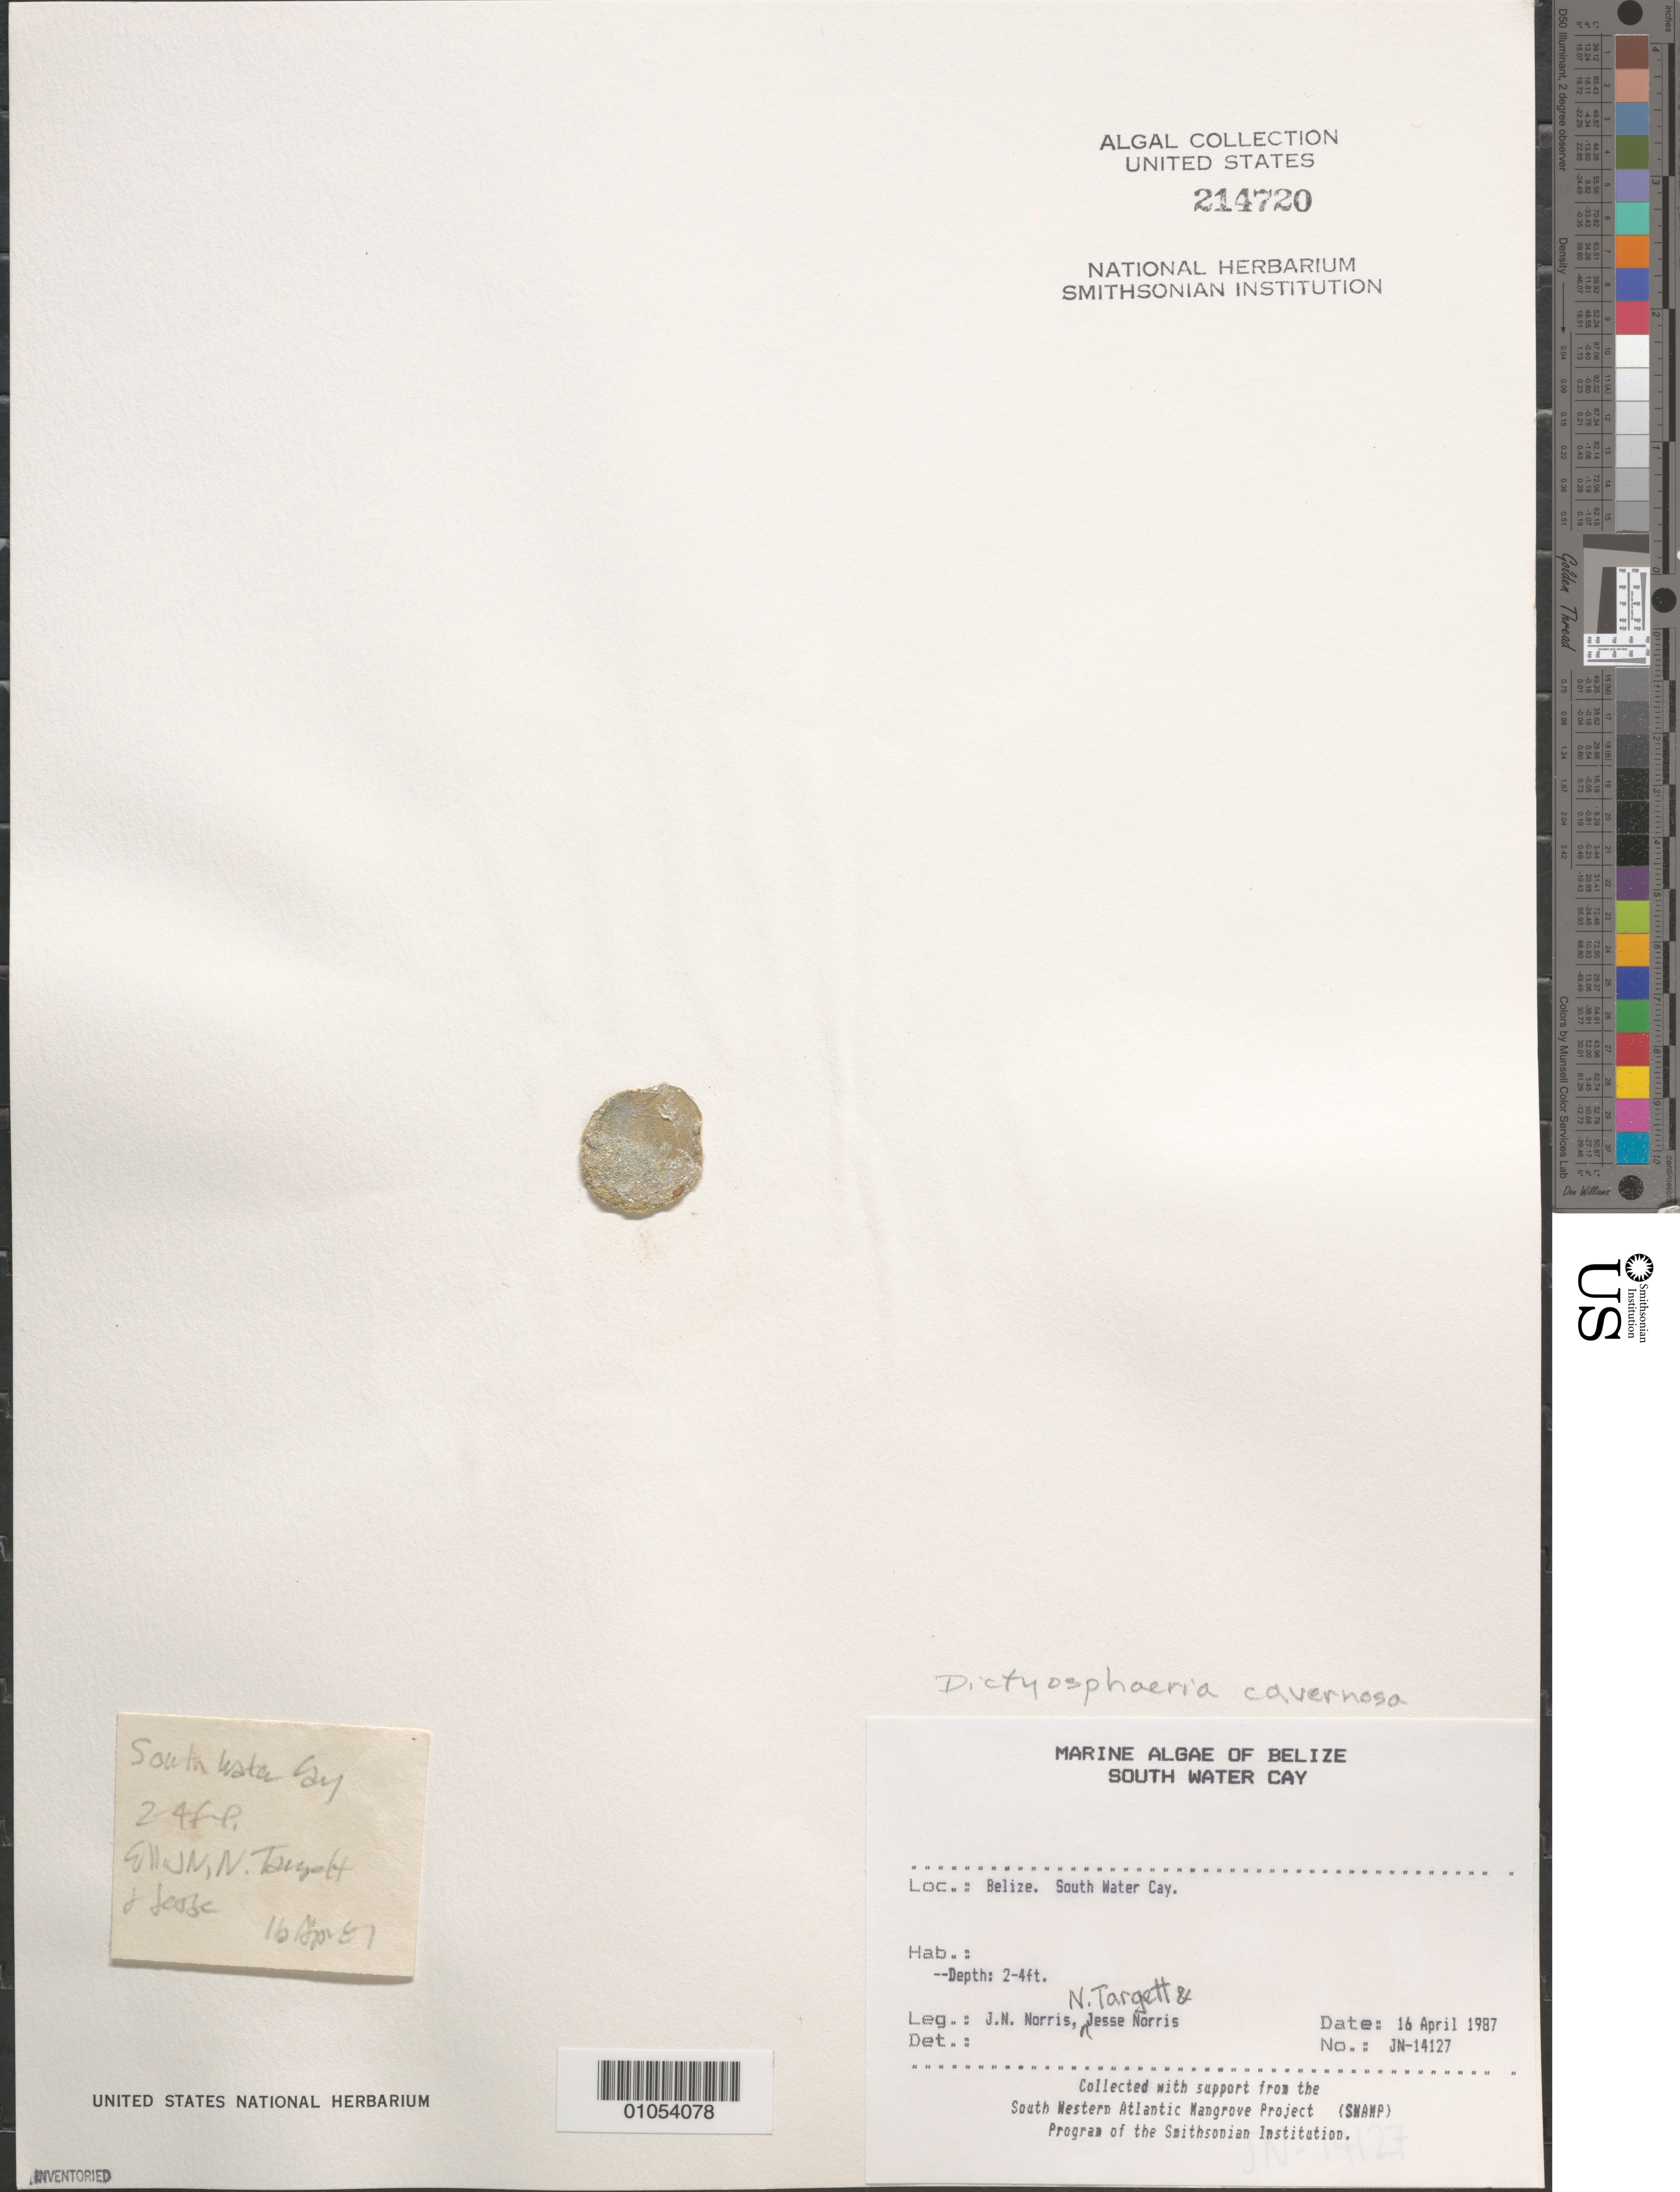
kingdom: Plantae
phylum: Chlorophyta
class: Ulvophyceae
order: Siphonocladales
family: Siphonocladaceae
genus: Dictyosphaeria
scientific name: Dictyosphaeria cavernosa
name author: (Forssk.) Børgesen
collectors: J. N. Norris, N. Targett & J. A. Norris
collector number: JN-14127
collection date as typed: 16 Apr 1987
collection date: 1987-04-16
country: Belize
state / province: Stann Creek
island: South Water Cay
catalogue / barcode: US 214720